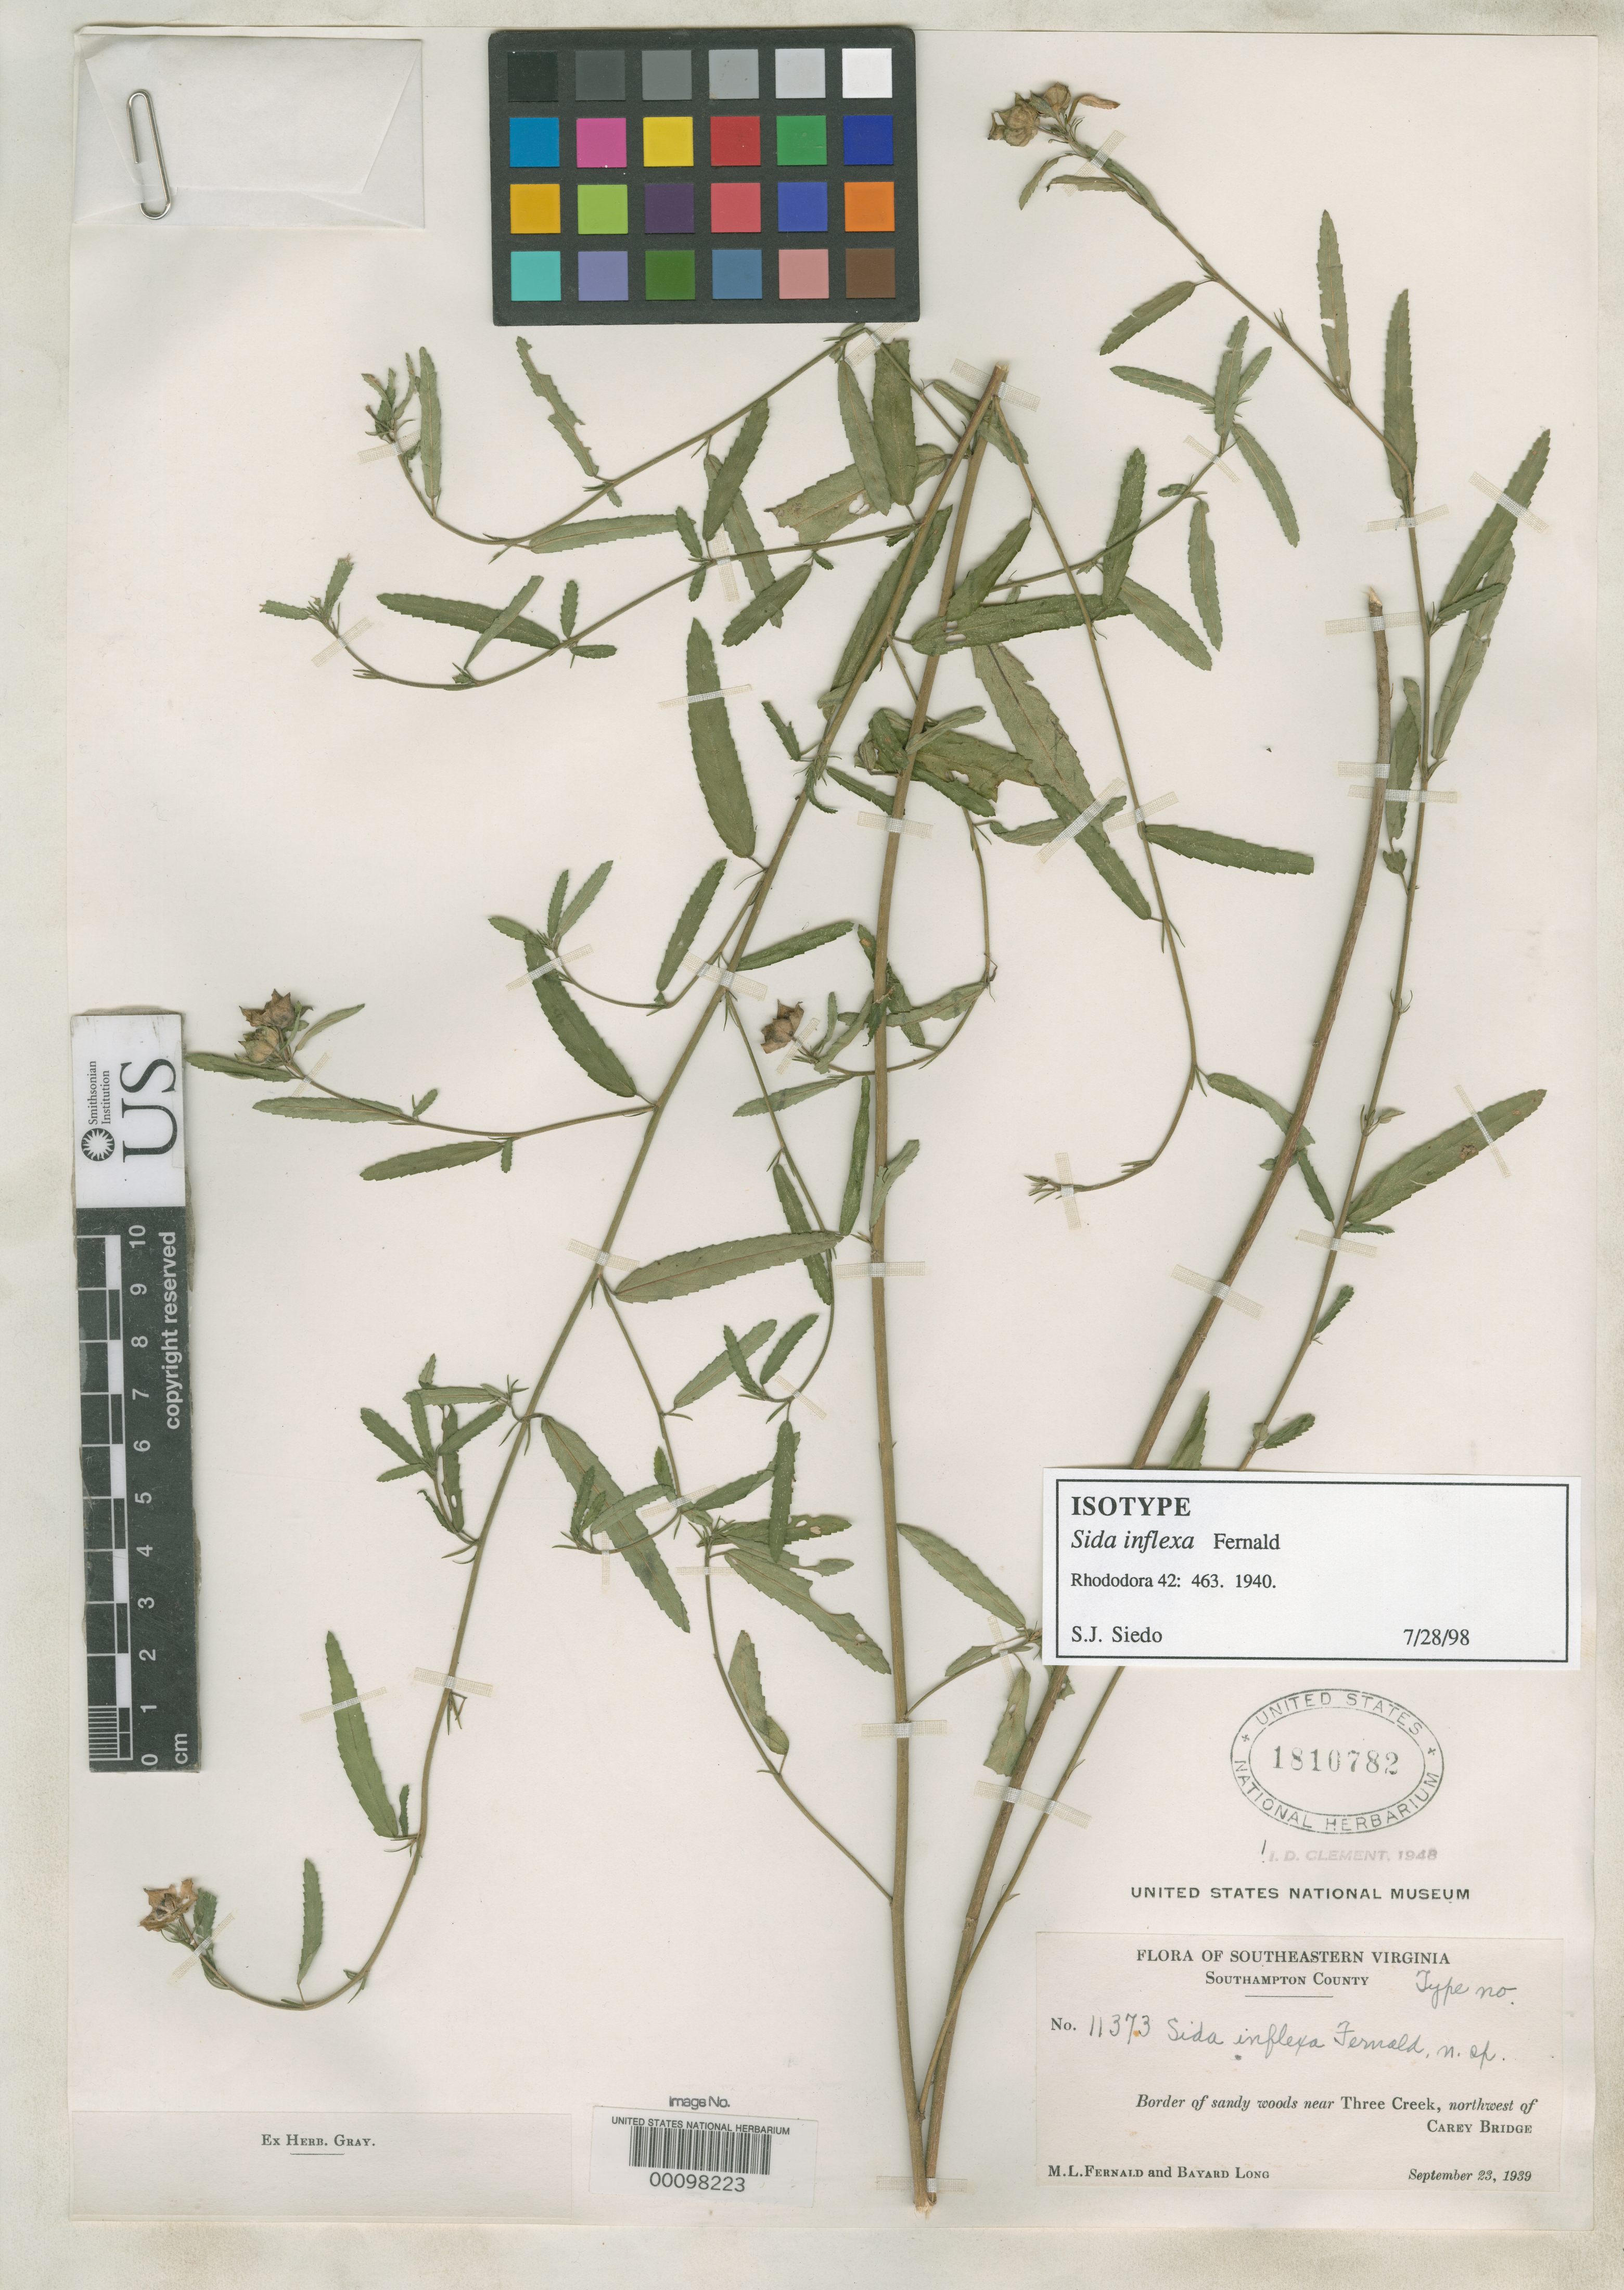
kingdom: Plantae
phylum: Tracheophyta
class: Magnoliopsida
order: Malvales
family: Malvaceae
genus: Sida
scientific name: Sida inflexa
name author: Fernald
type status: Isotype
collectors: M. L. Fernald & B. H. Long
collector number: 11373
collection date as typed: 23 Sep 1939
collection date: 1939-09-23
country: United States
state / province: Virginia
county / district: Southampton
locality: Near Three Creek, northwest of Carey Bridge.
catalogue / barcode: US 1810782